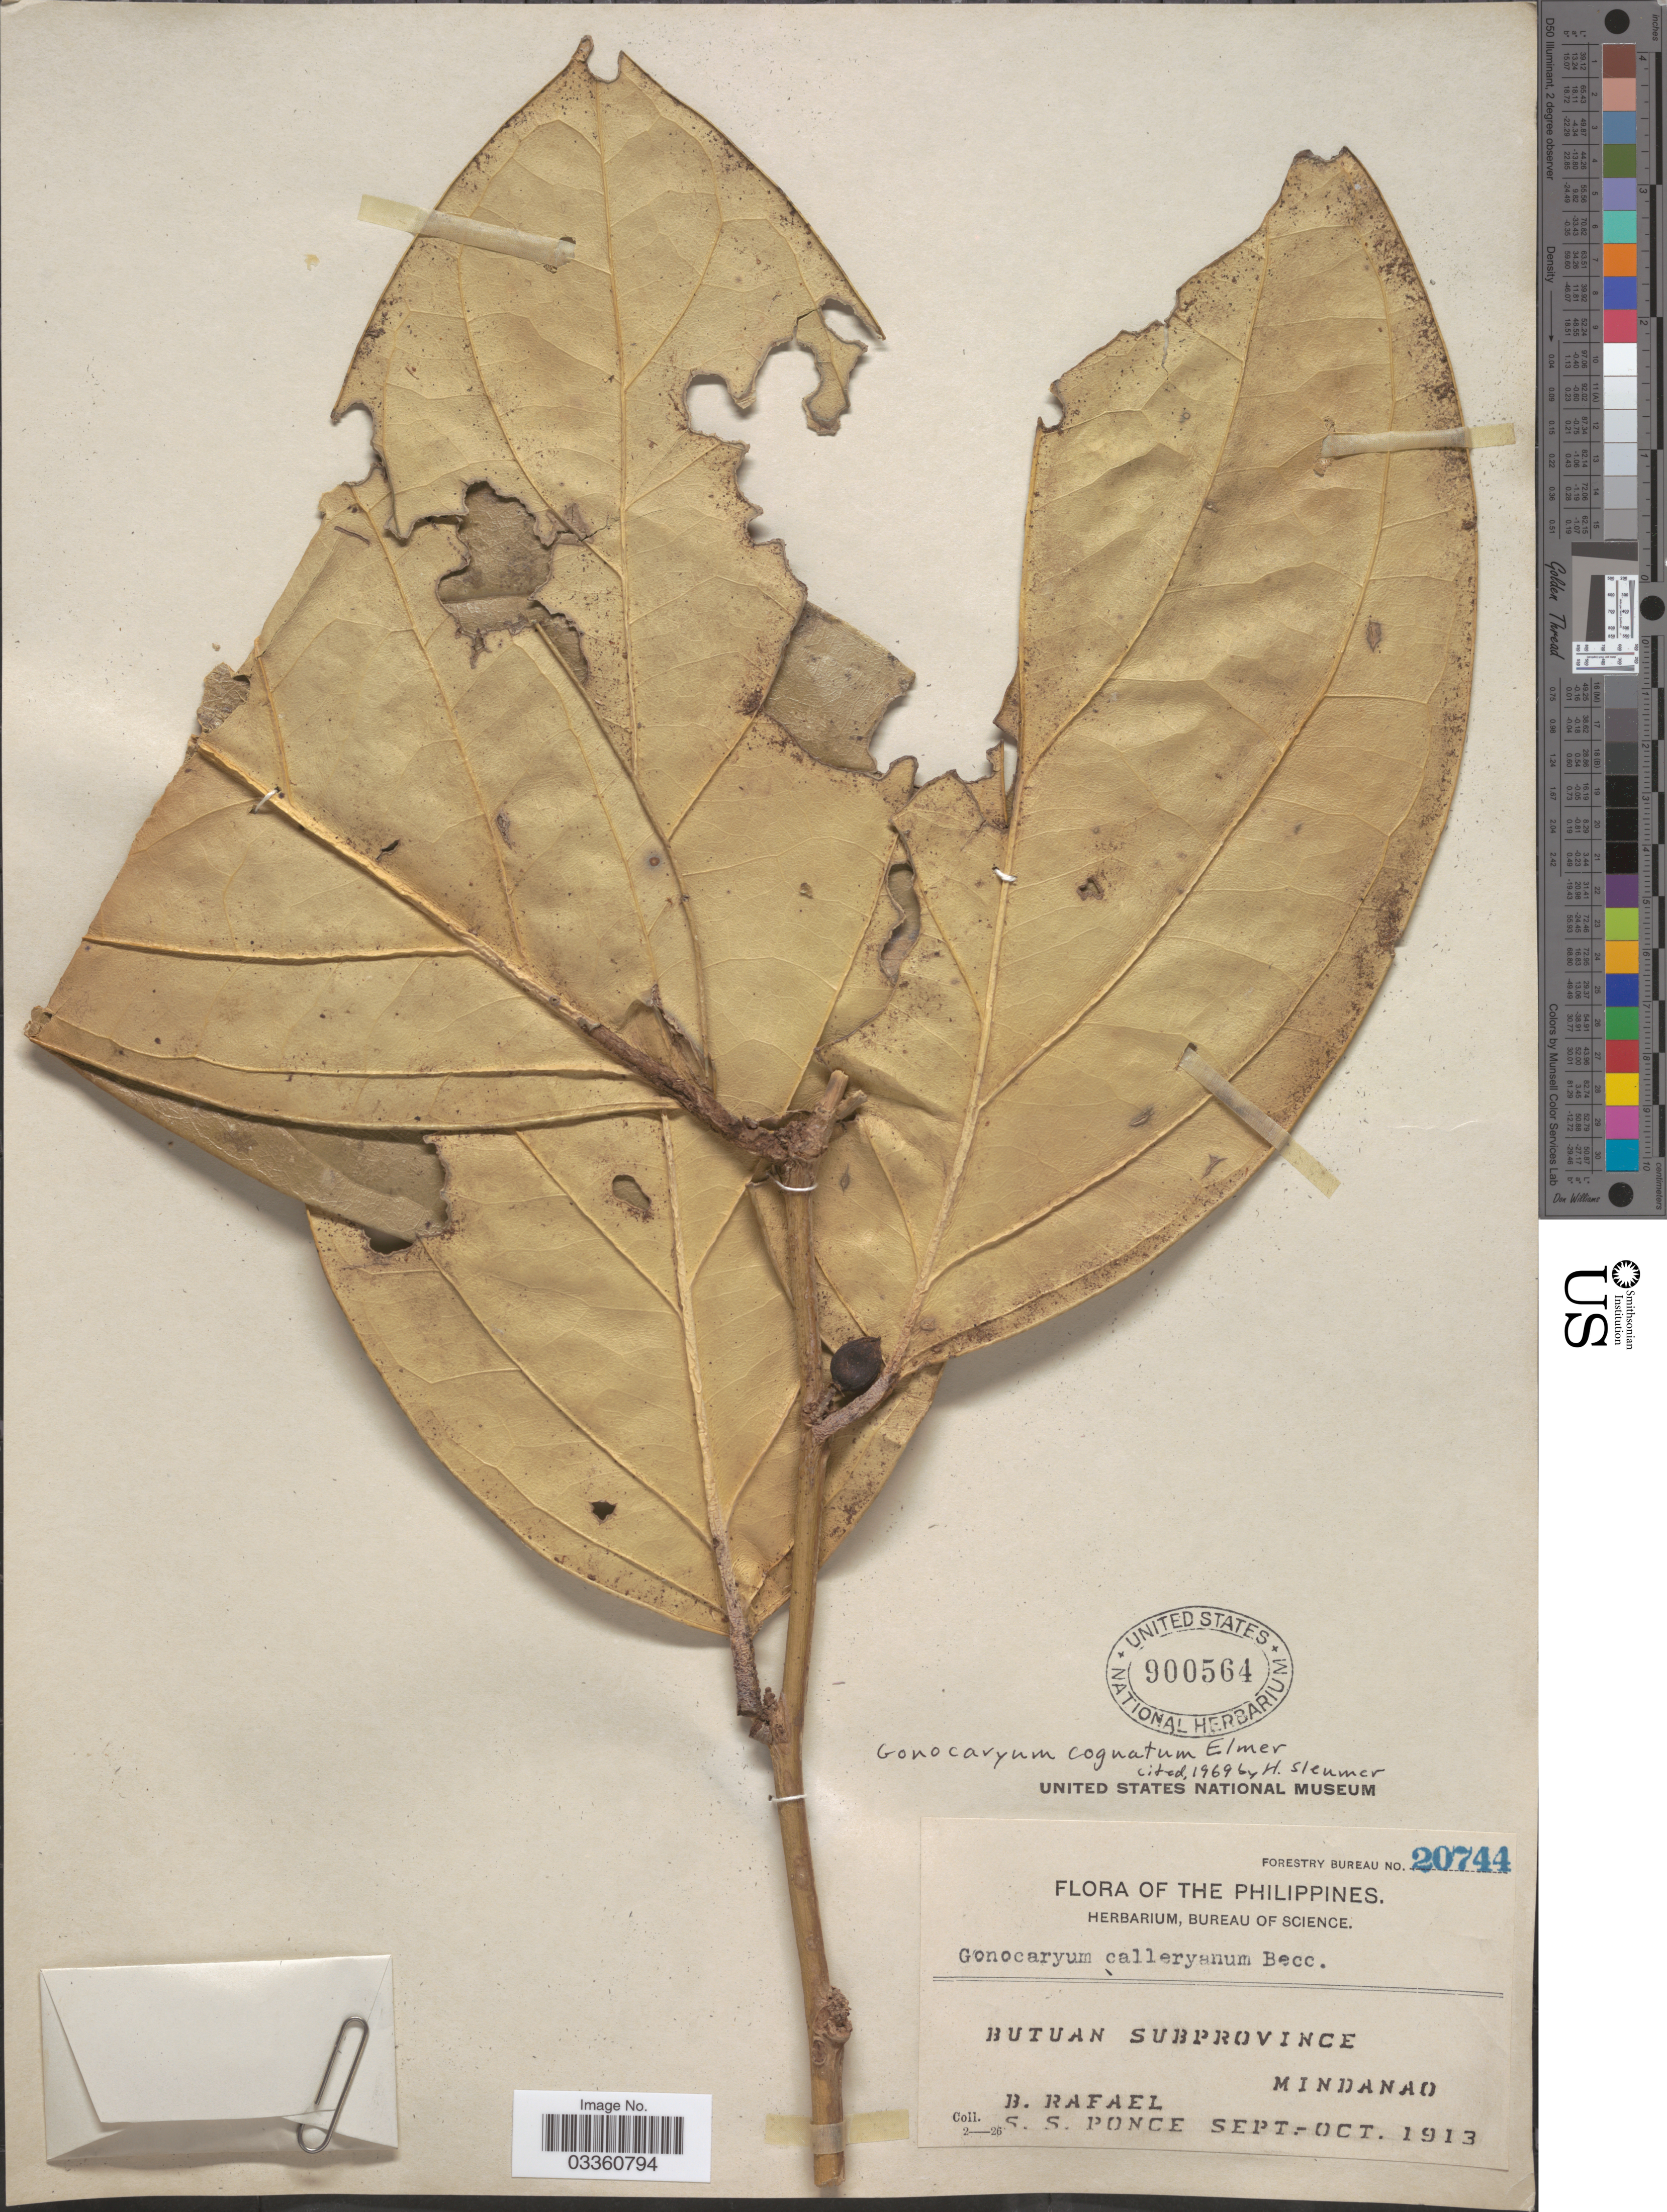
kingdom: Plantae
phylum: Tracheophyta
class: Magnoliopsida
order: Cardiopteridales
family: Cardiopteridaceae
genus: Gonocaryum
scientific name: Gonocaryum cognatum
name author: Elmer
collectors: B. Rafael & S. Ponce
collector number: Forestry Bureau 20744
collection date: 1913-09/1913-10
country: Philippines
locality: Butuan Subprovince. Mindanao.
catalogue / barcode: US 900564